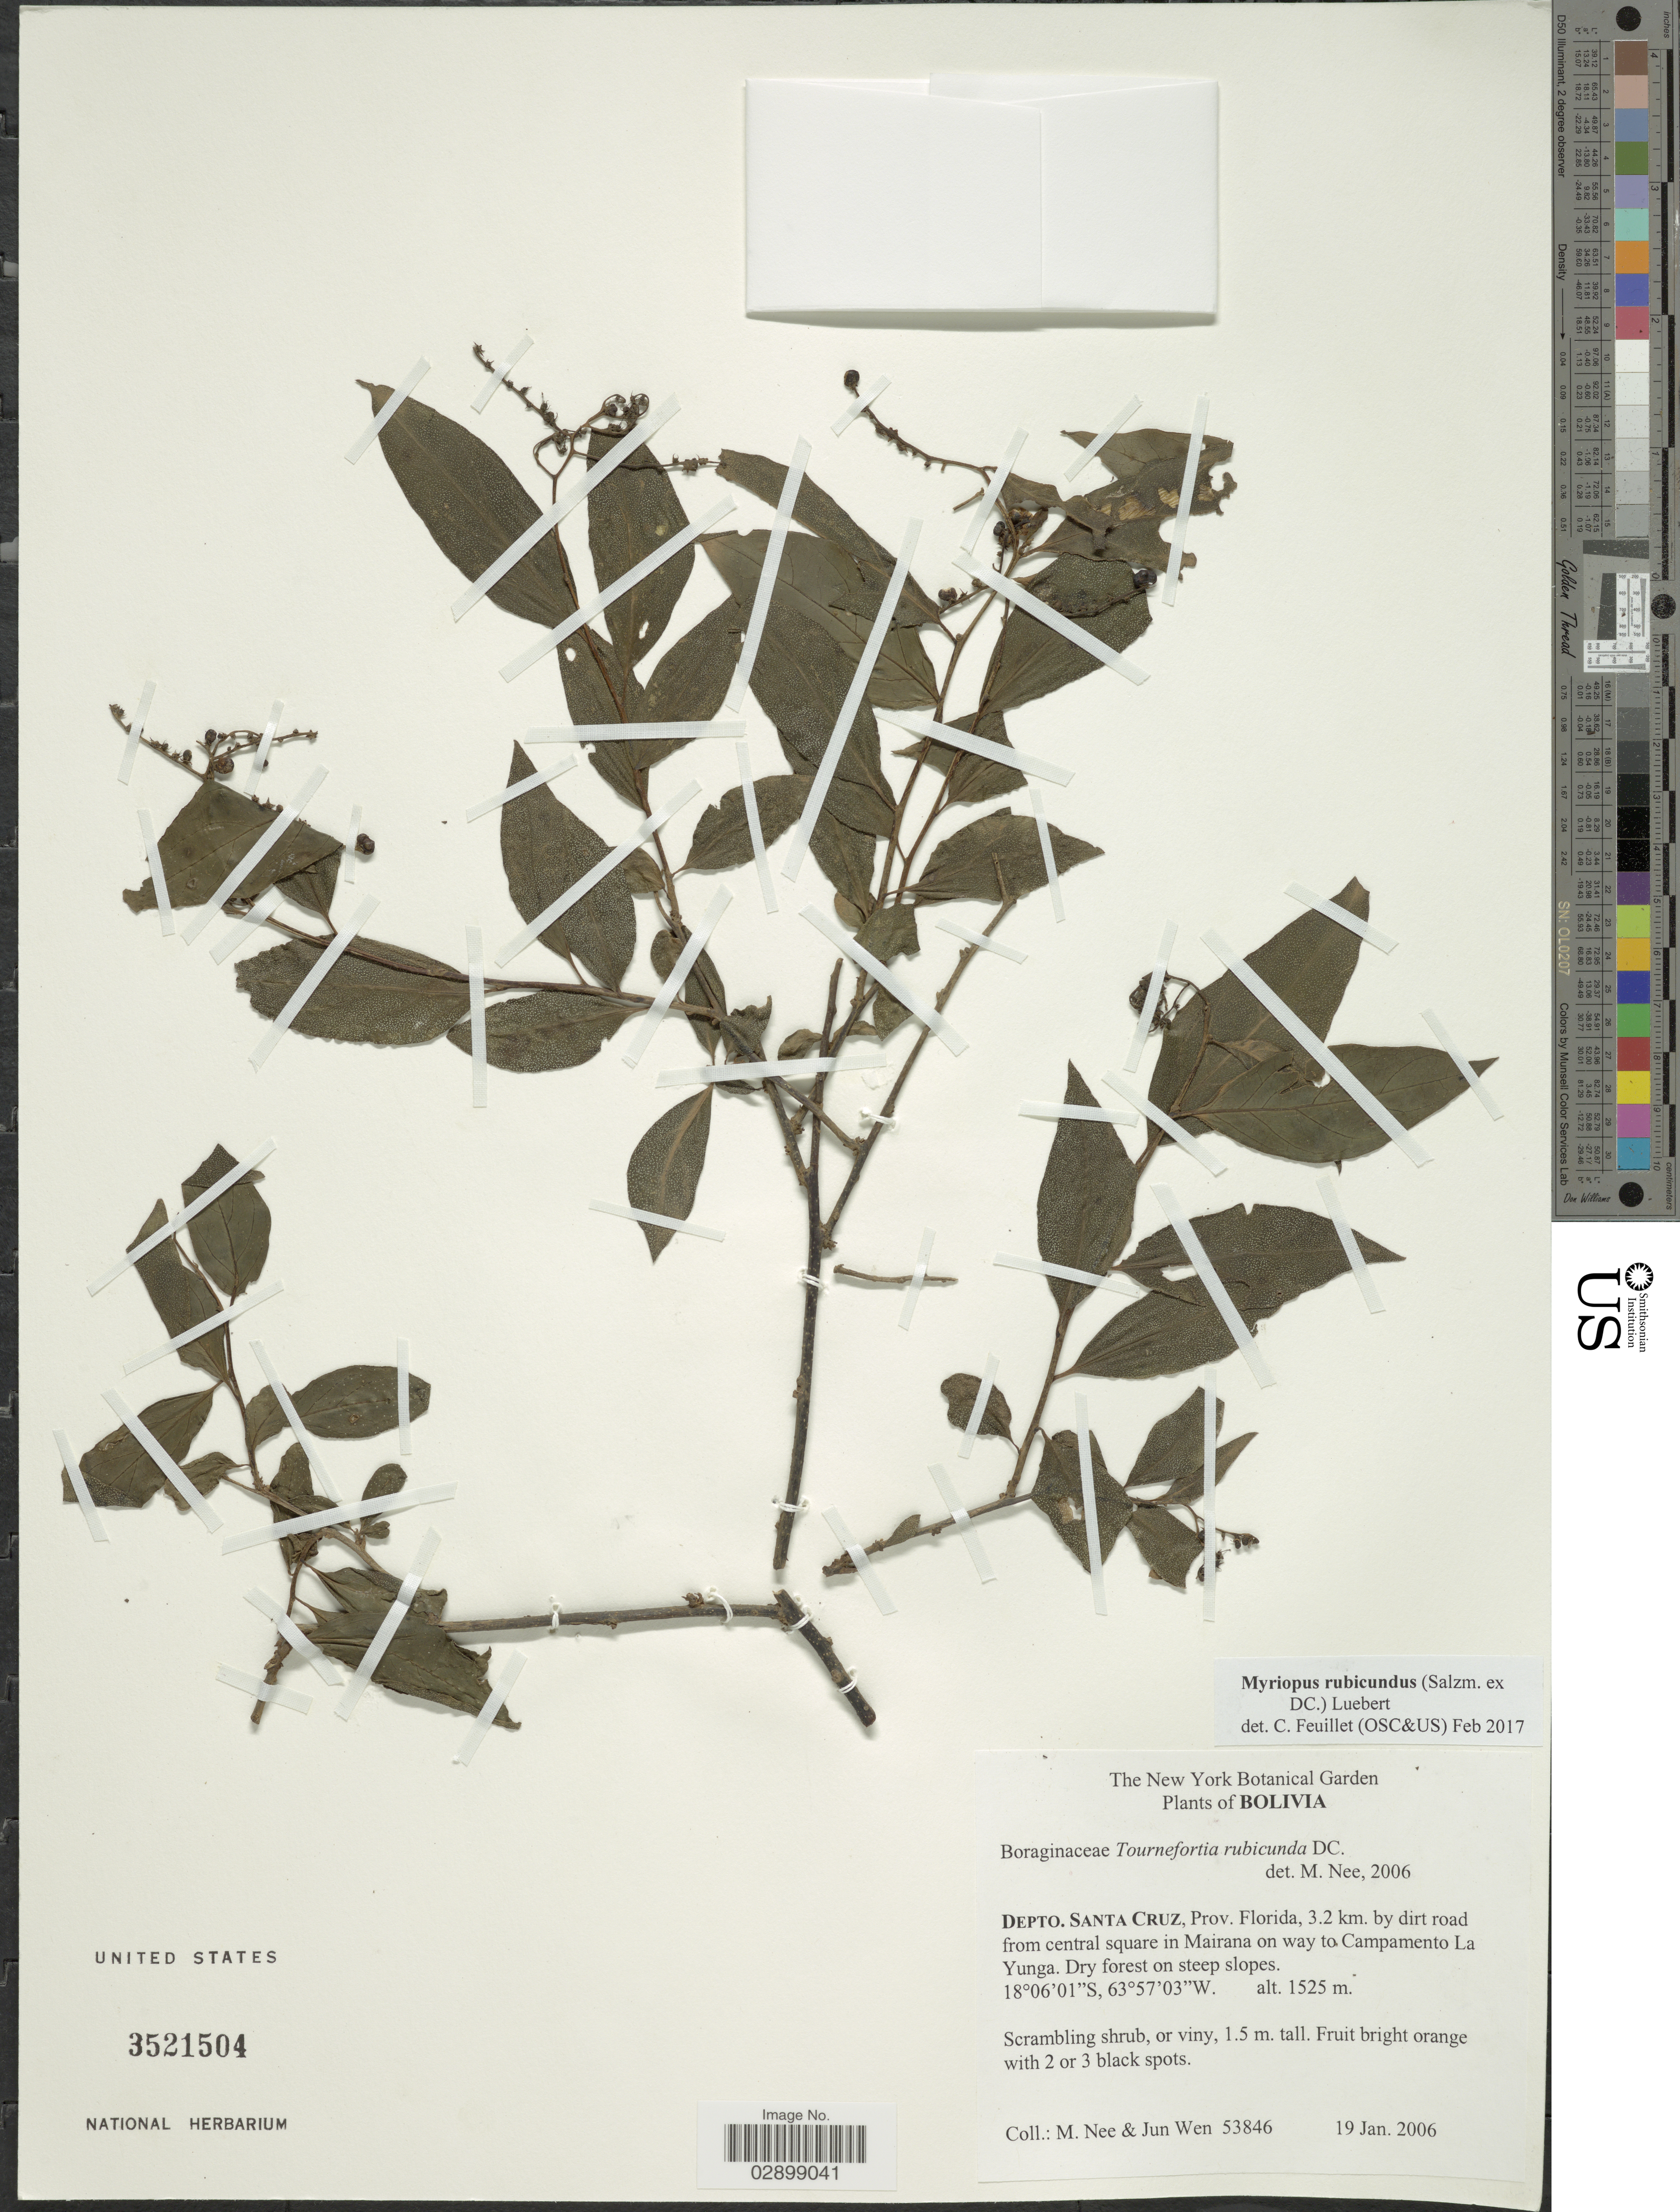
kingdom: Plantae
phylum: Tracheophyta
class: Magnoliopsida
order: Boraginales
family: Heliotropiaceae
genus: Myriopus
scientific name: Myriopus rubicundus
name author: (Salzm. ex DC.)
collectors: M. Nee & J. Wen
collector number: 53846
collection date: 2006-01-19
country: Bolivia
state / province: Santa Cruz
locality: Depto. Santa Cruz, Prov. Florida, 3.2 km. by dirt road from central square in Mairana on way to Campamento La Yunga.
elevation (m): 1525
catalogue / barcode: US 3521504